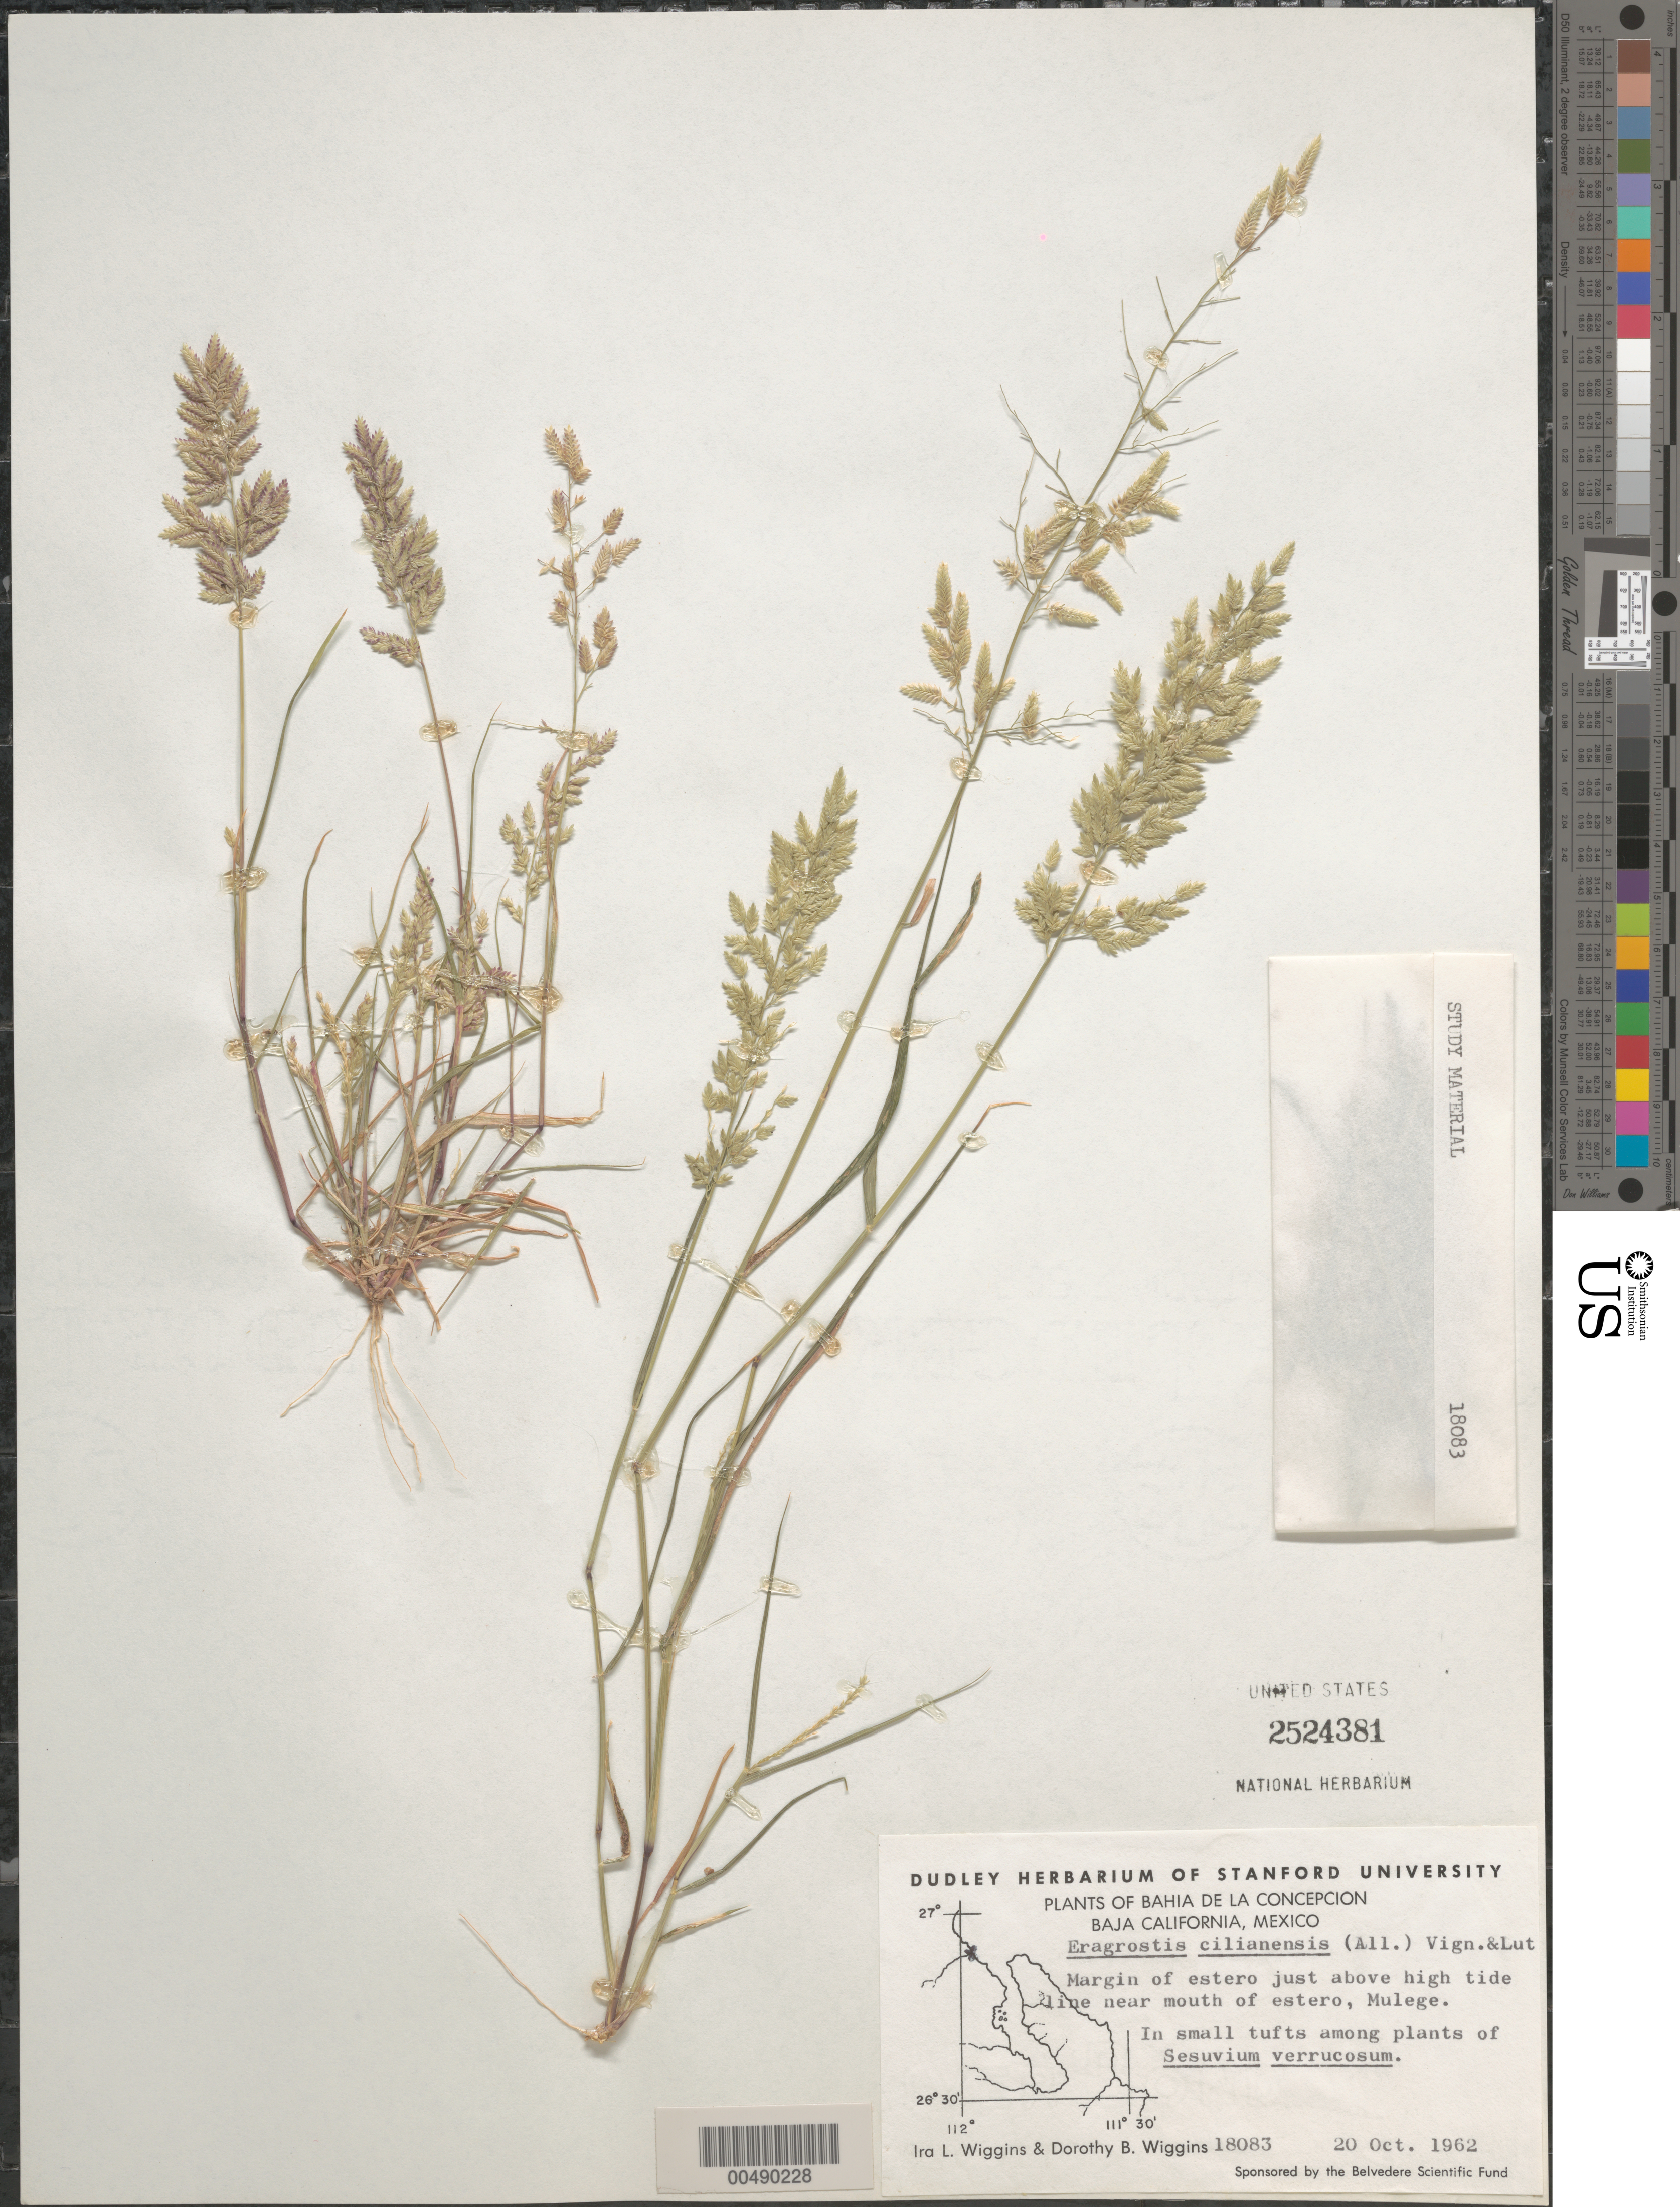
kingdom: Plantae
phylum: Tracheophyta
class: Liliopsida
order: Poales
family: Poaceae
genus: Eragrostis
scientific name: Eragrostis cilianensis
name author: (Bellardi) Vignolo ex Janch.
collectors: I. L. Wiggins & D. B. Wiggins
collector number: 18083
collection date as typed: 20 Oct 1962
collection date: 1962-10-20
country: Mexico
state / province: Baja California Sur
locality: Mouth of Estero, Mulege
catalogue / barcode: US 2524381